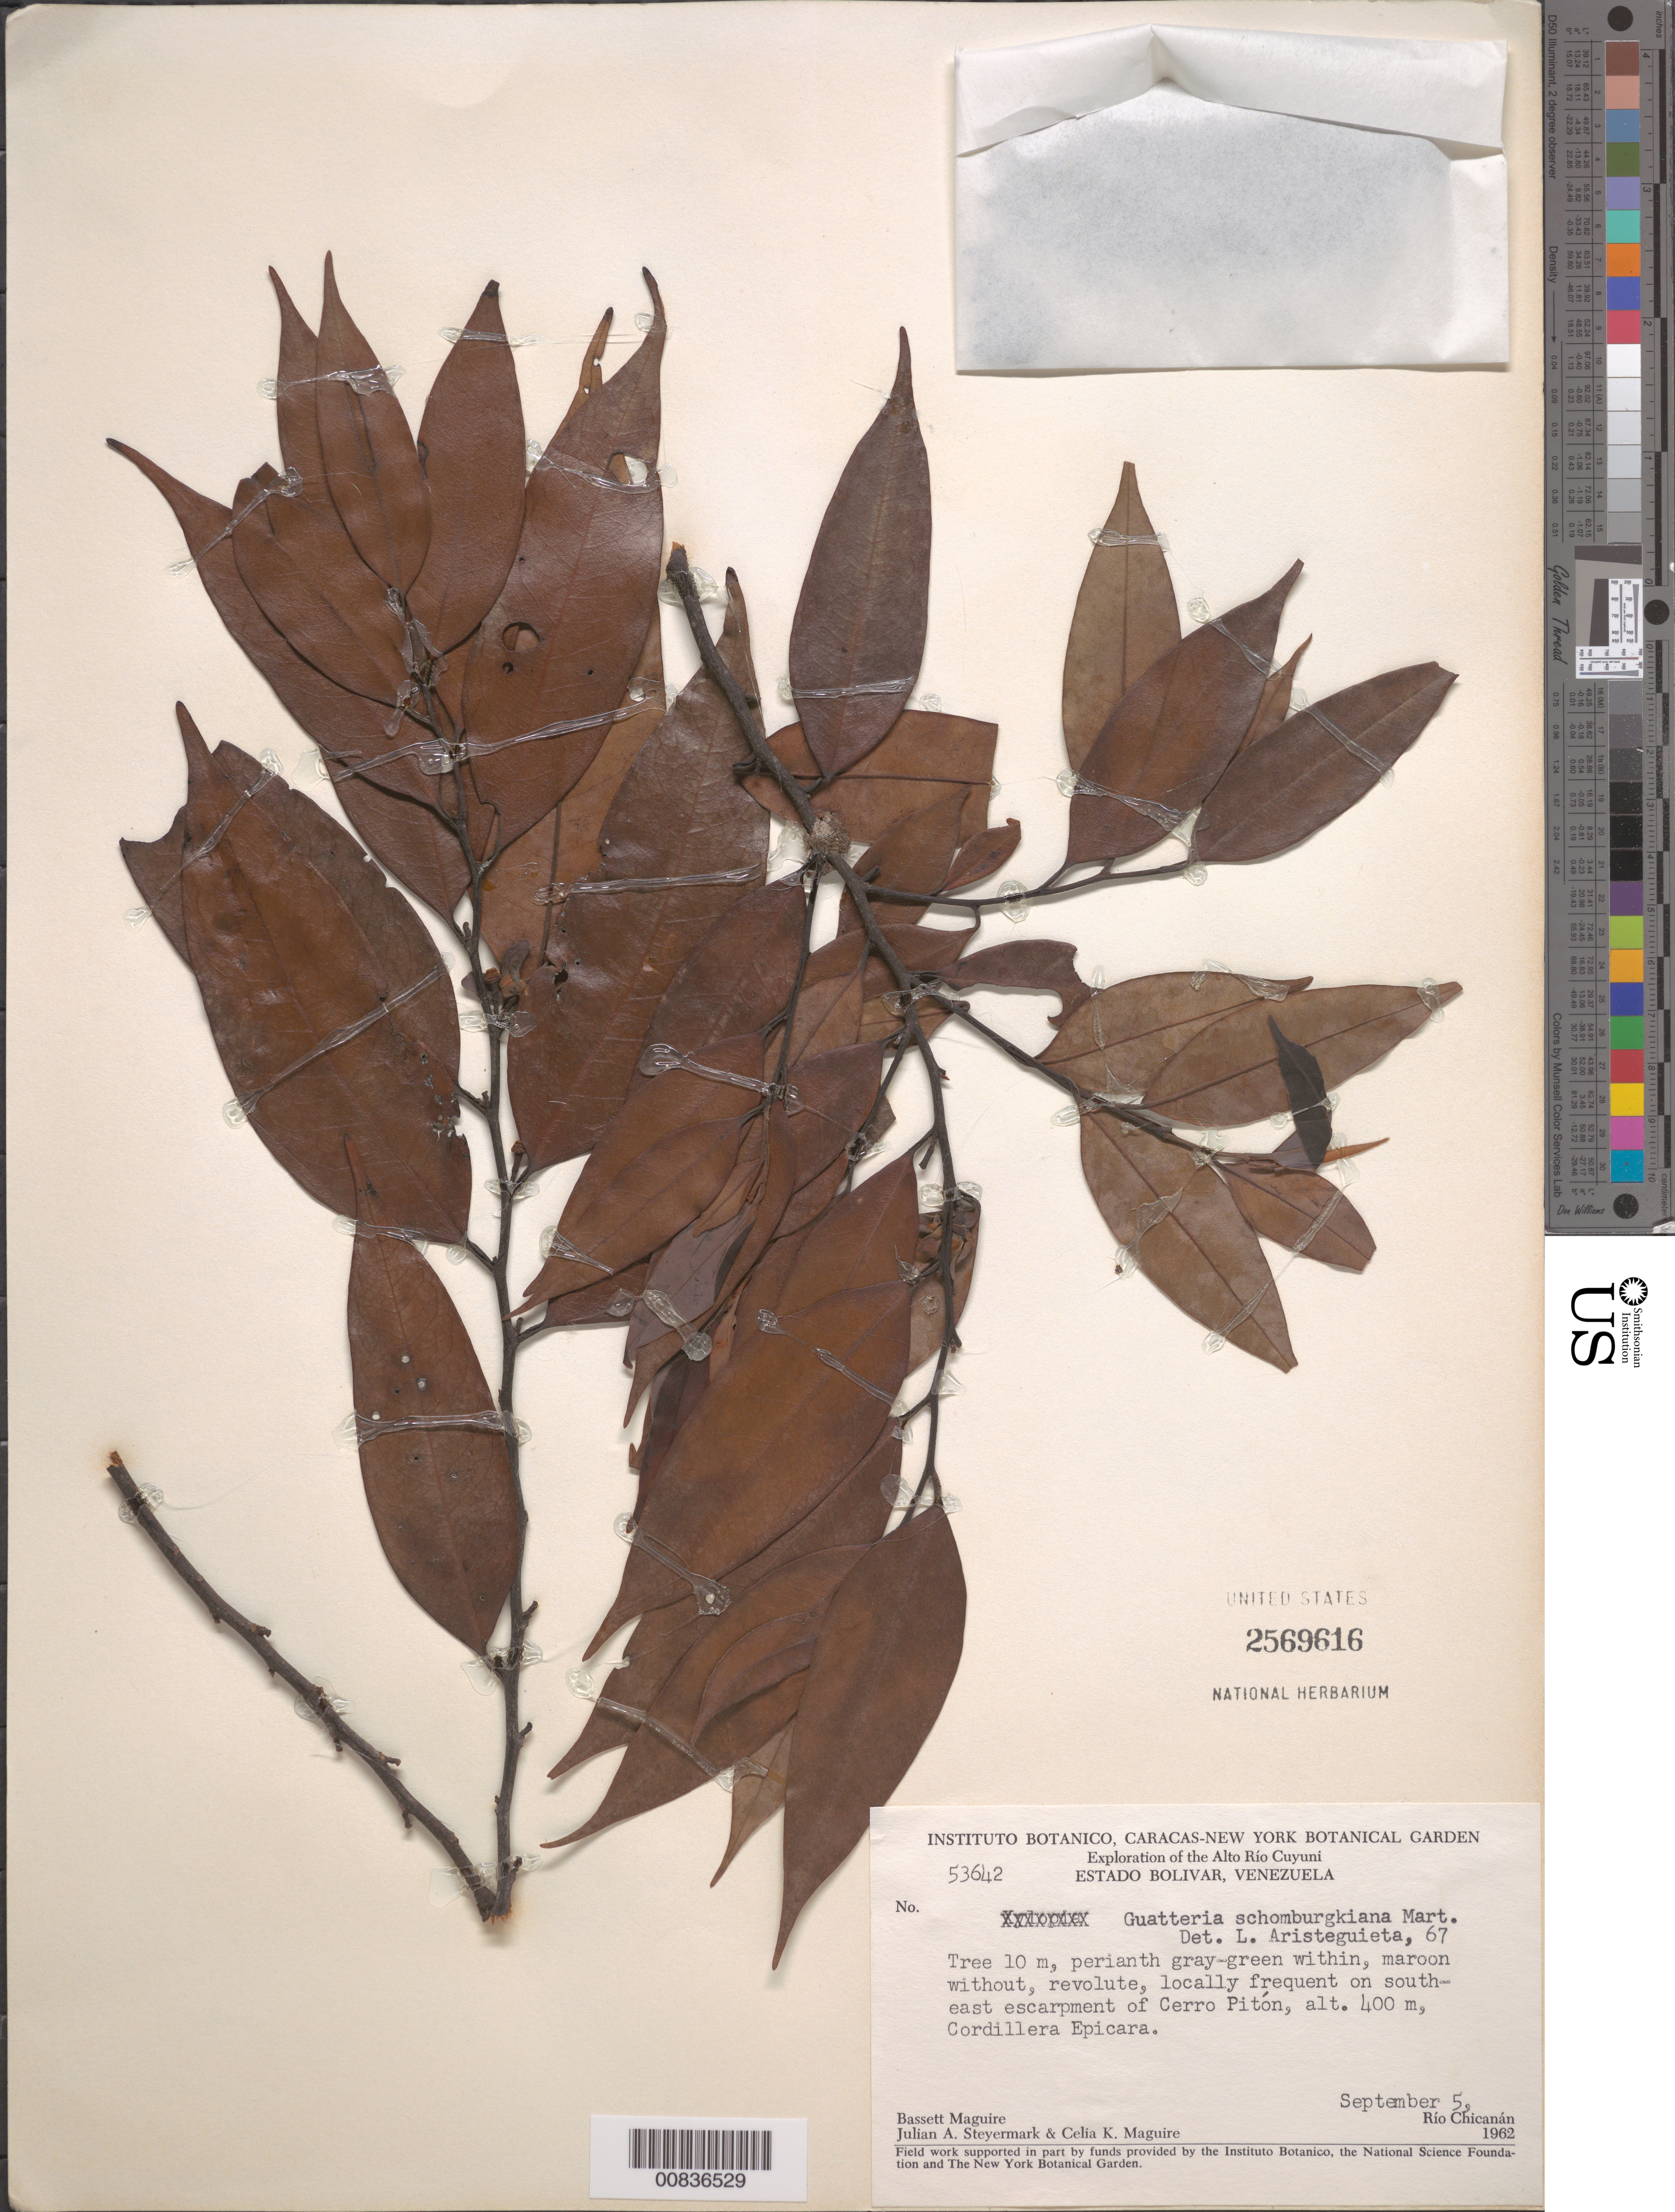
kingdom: Plantae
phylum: Tracheophyta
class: Magnoliopsida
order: Magnoliales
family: Annonaceae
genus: Guatteria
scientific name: Guatteria schomburgkiana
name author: Mart.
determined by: Scharf, U.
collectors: B. Maguire, J. Steyermark & C. K. Maguire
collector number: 53642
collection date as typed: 5-Sep-62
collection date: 1962-09-05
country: Venezuela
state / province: Bolívar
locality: Alto Río Cuyuni, Cerro Pitón, SE escarpment, Cordillera Epicara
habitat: SE escarpment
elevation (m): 400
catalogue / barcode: US 2569616